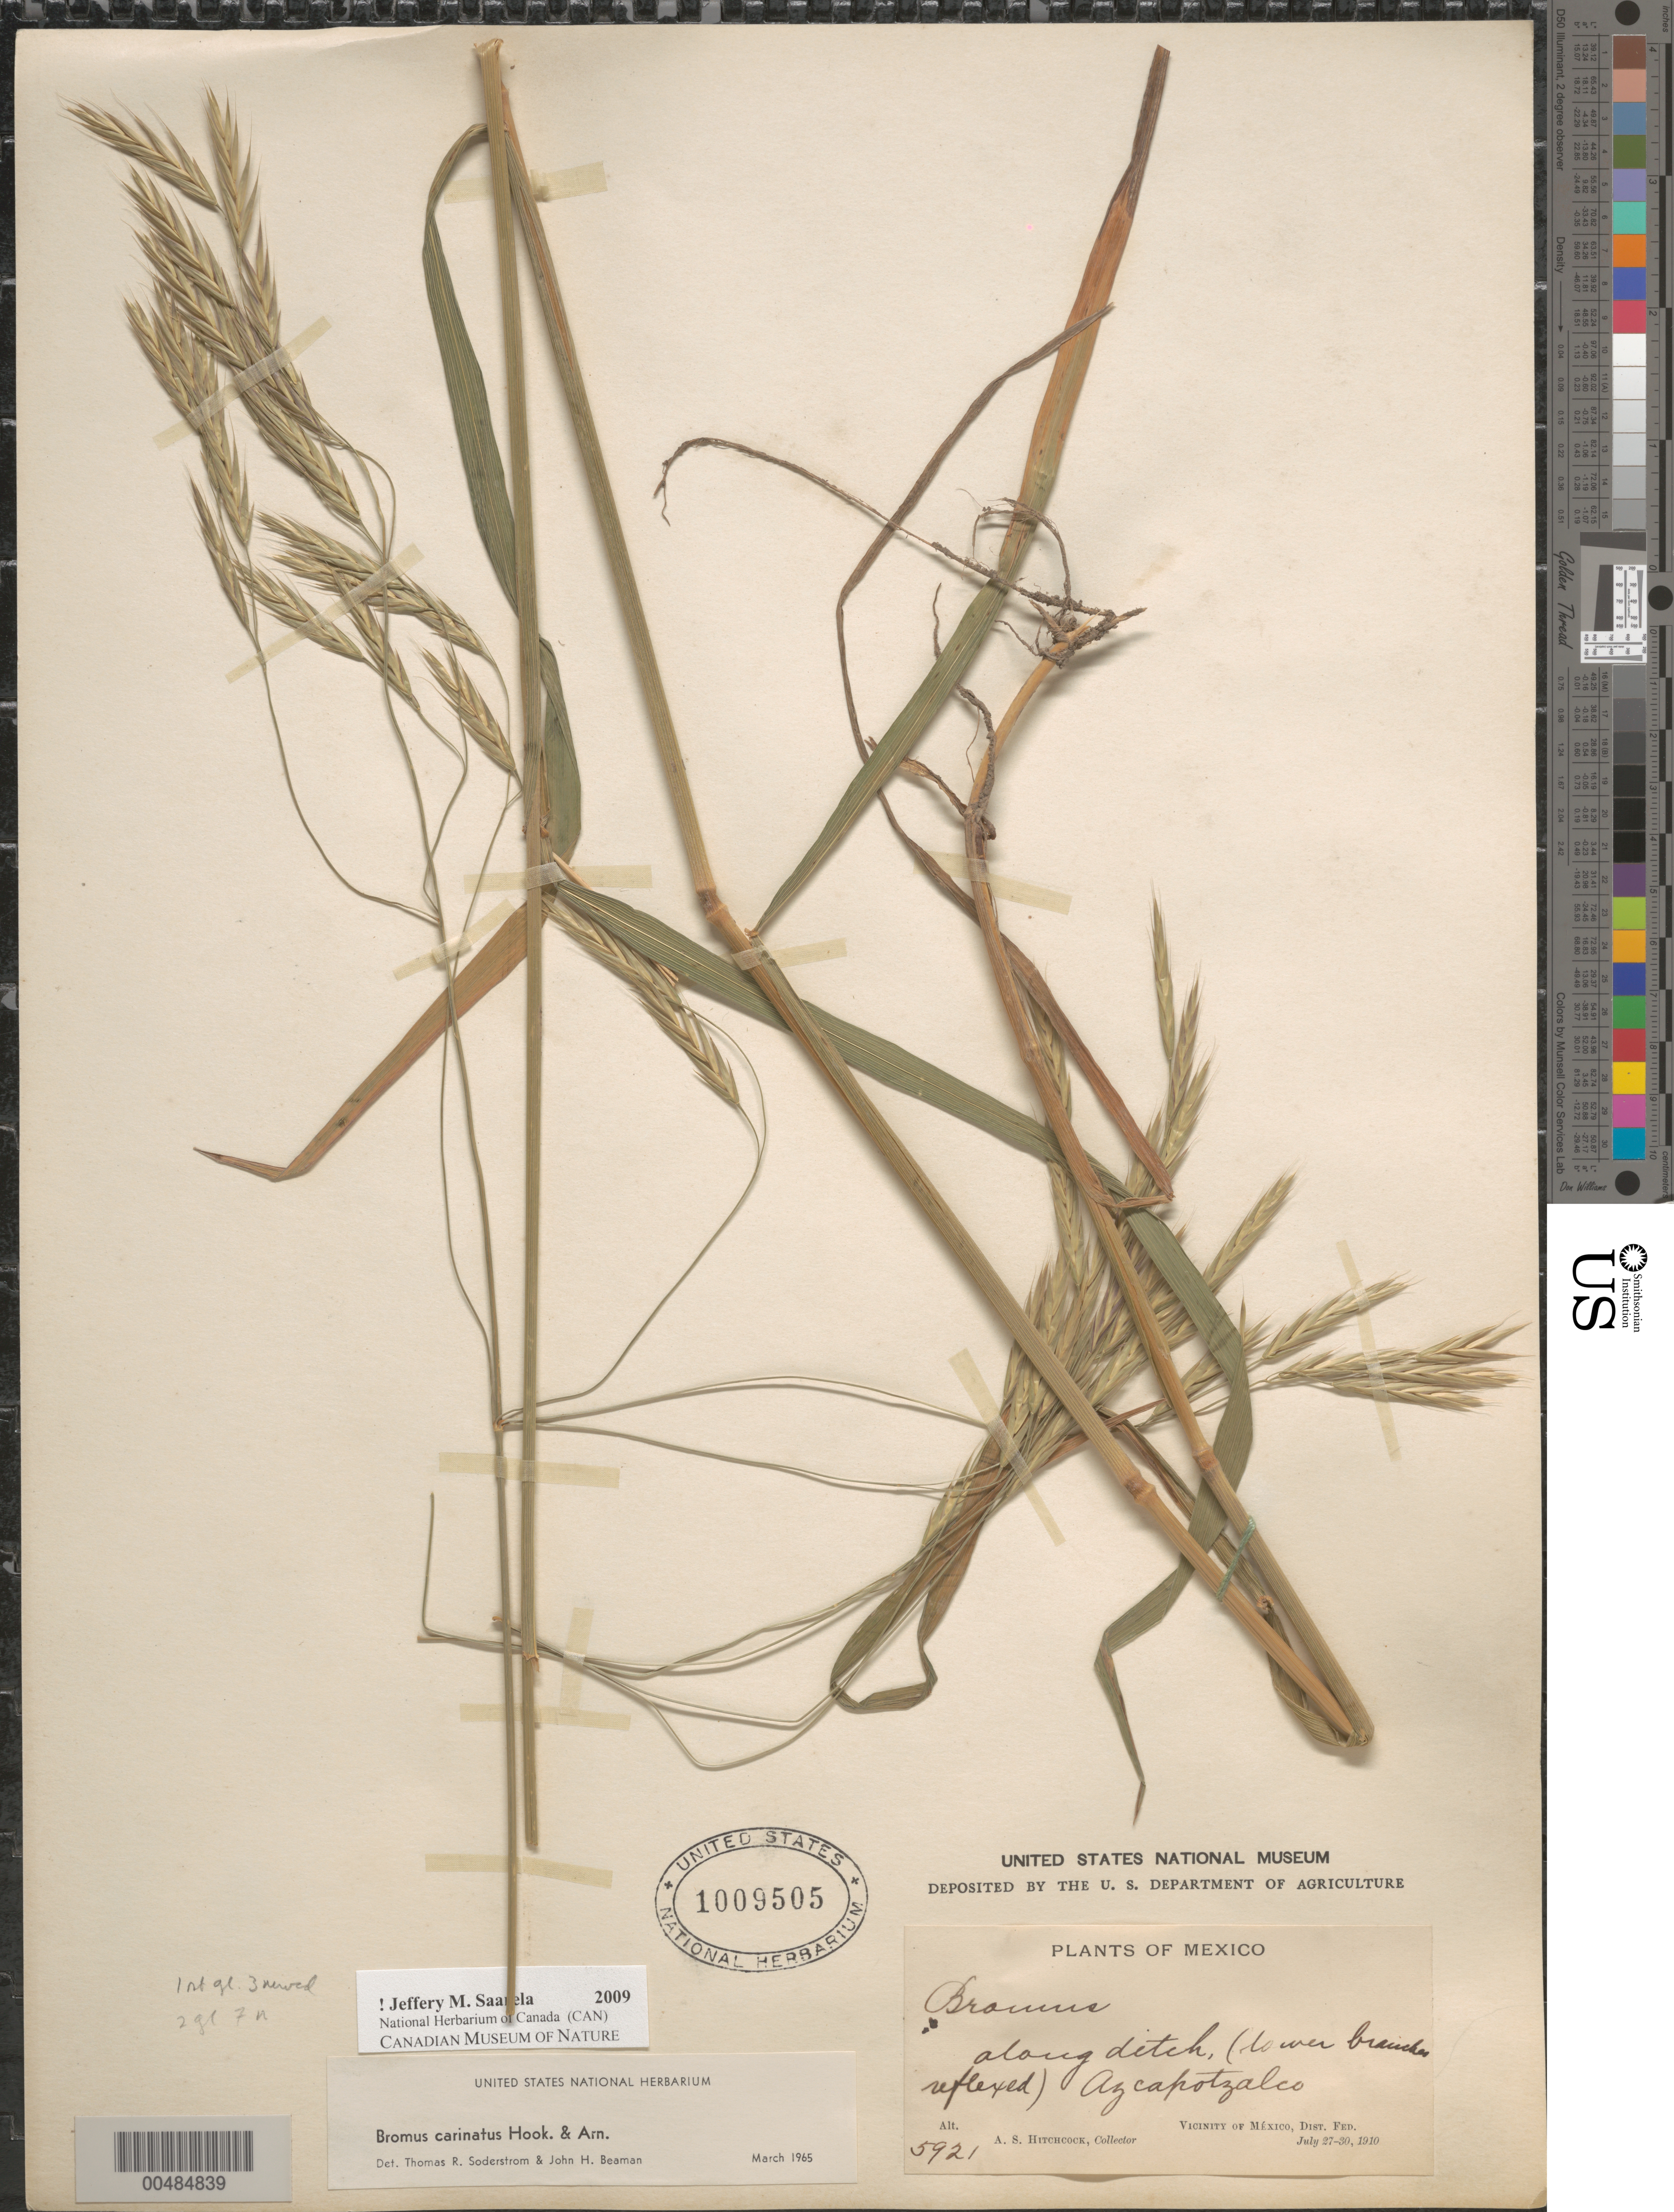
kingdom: Plantae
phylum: Tracheophyta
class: Liliopsida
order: Poales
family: Poaceae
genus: Bromus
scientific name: Bromus carinatus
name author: Hook. & Arn.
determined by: Soderstrom, T. R.; Beaman, J. H.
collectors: A. S. Hitchcock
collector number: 5921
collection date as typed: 27 Jul 1910 to 30 Jul 1910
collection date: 1910-07-27/1910-07-30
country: Mexico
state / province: Distrito Federal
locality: Vicinity of M‚xico, Azcapotzalco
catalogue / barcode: US 1009505